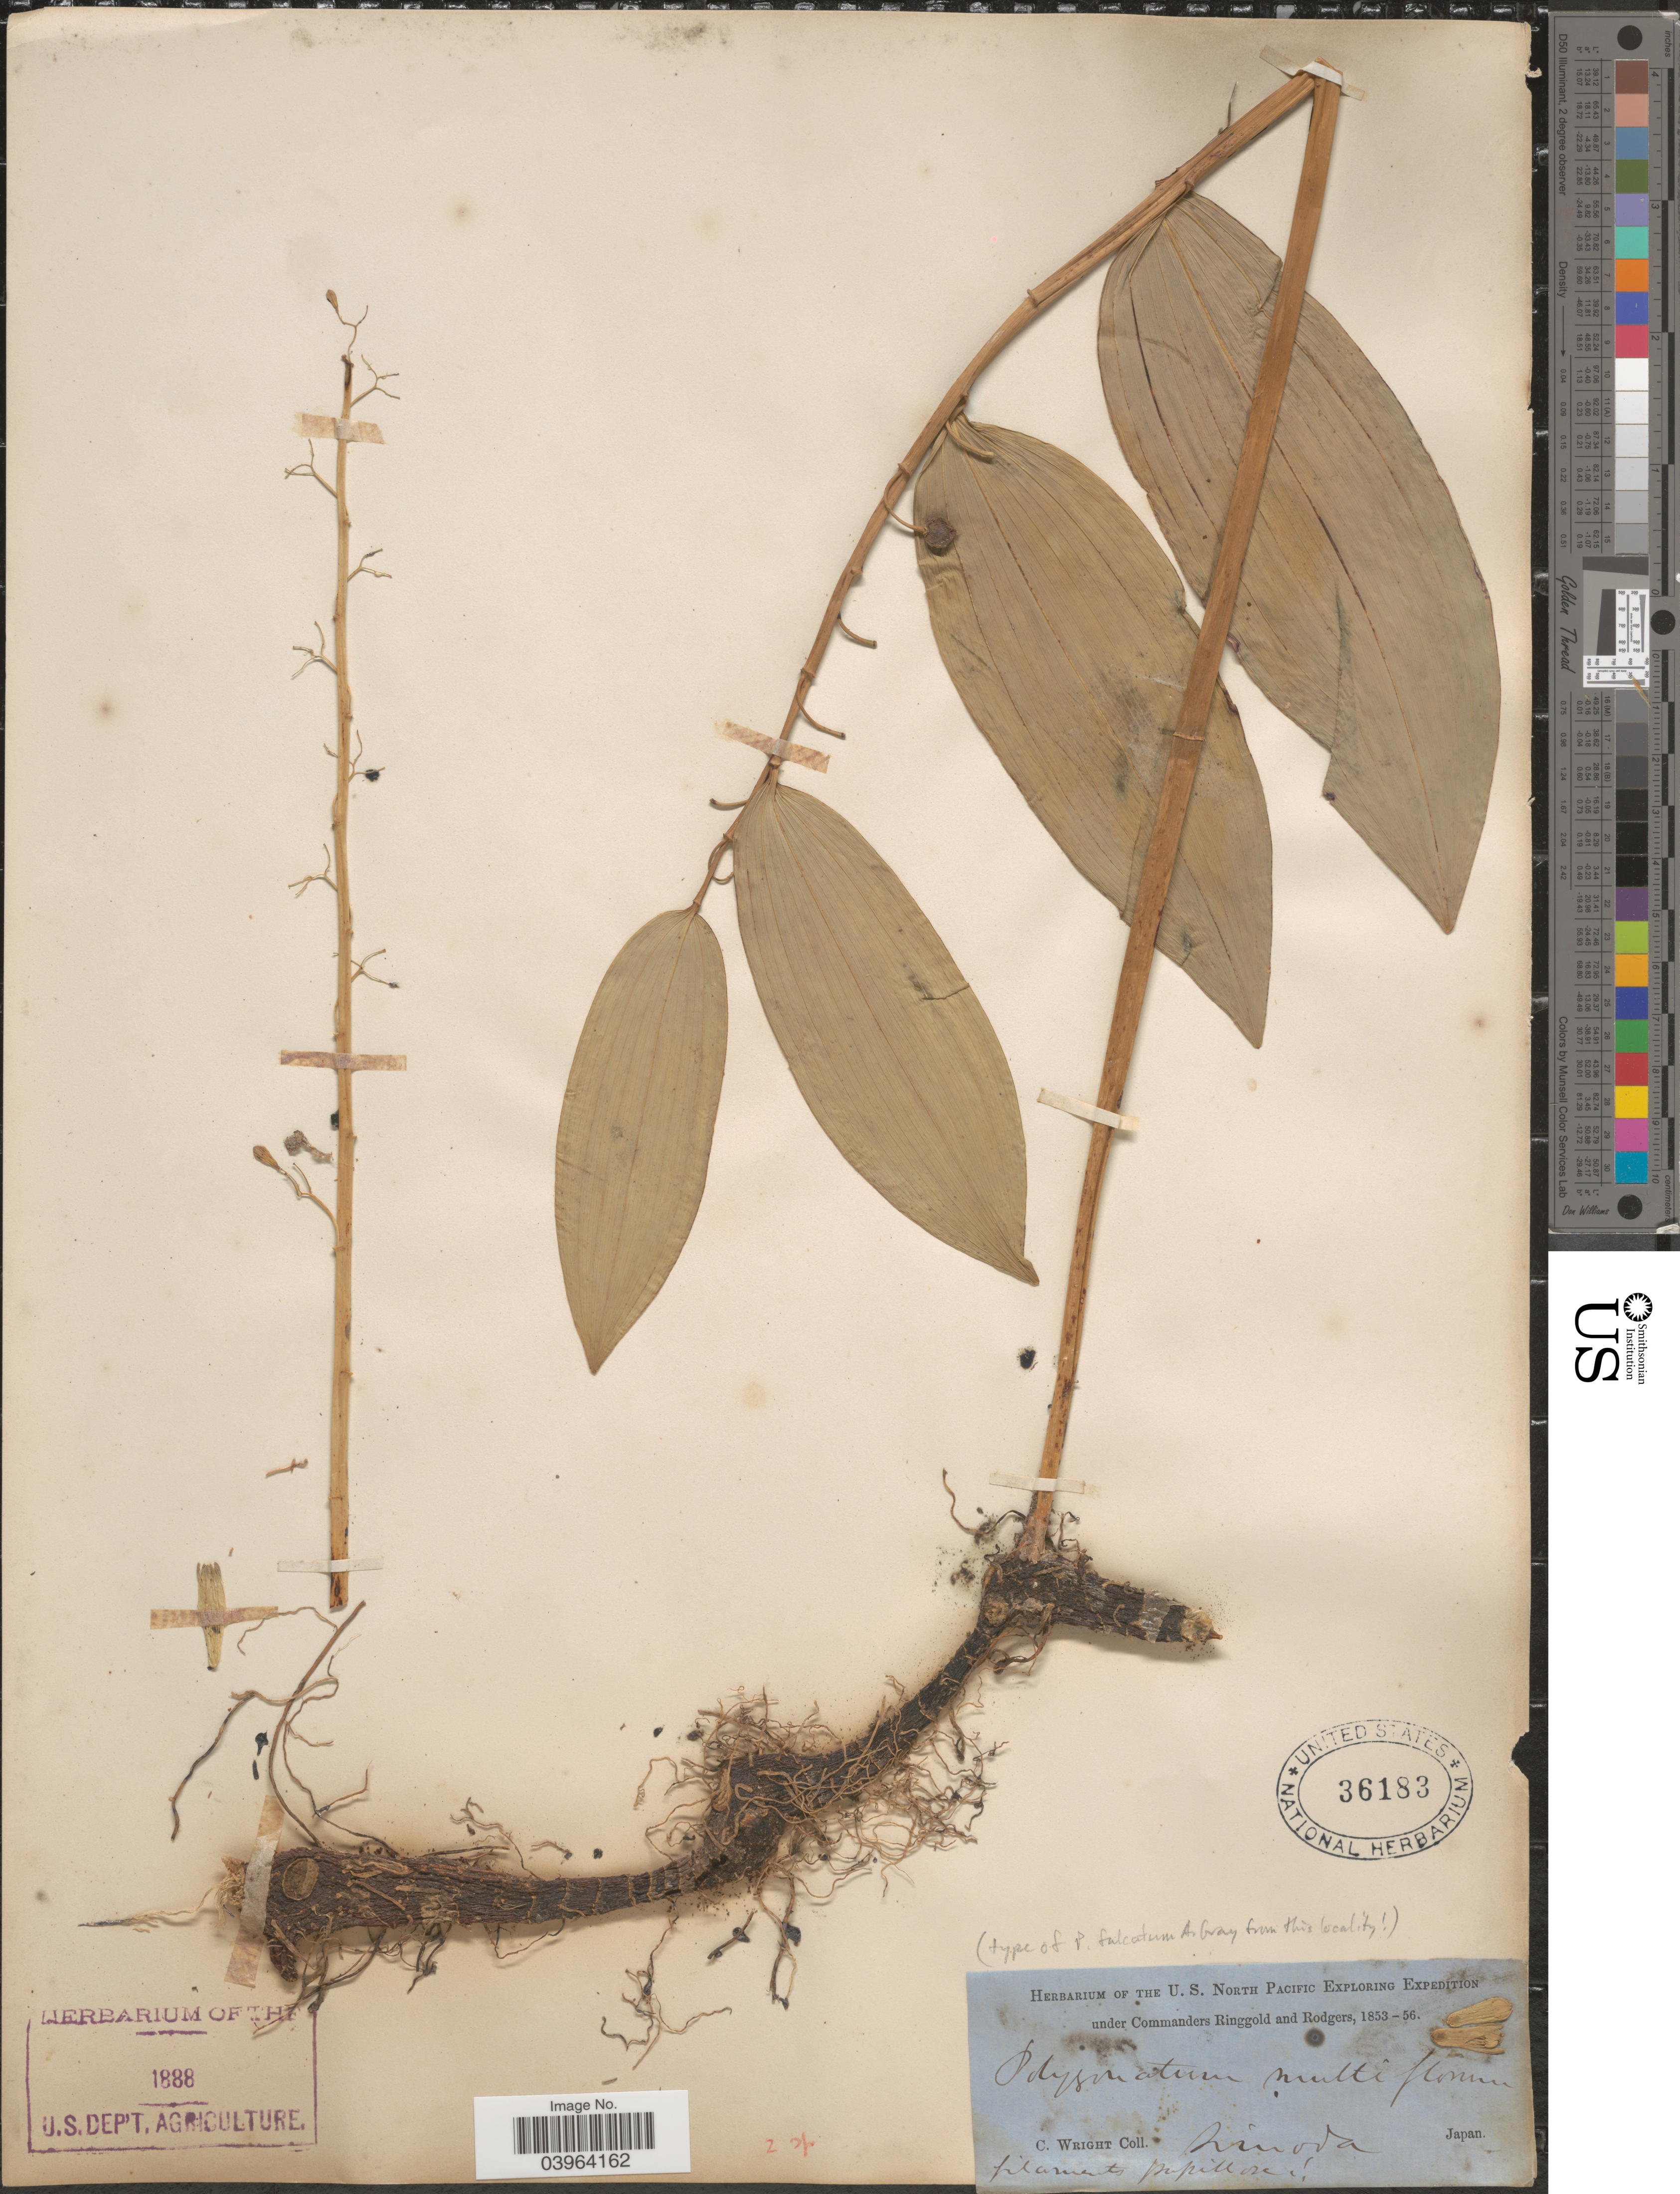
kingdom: Plantae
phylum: Tracheophyta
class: Liliopsida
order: Asparagales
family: Asparagaceae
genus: Polygonatum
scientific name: Polygonatum odoratum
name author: (Mill.) Druce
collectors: C. Wright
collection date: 1853/1856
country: Japan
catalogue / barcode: US 36183